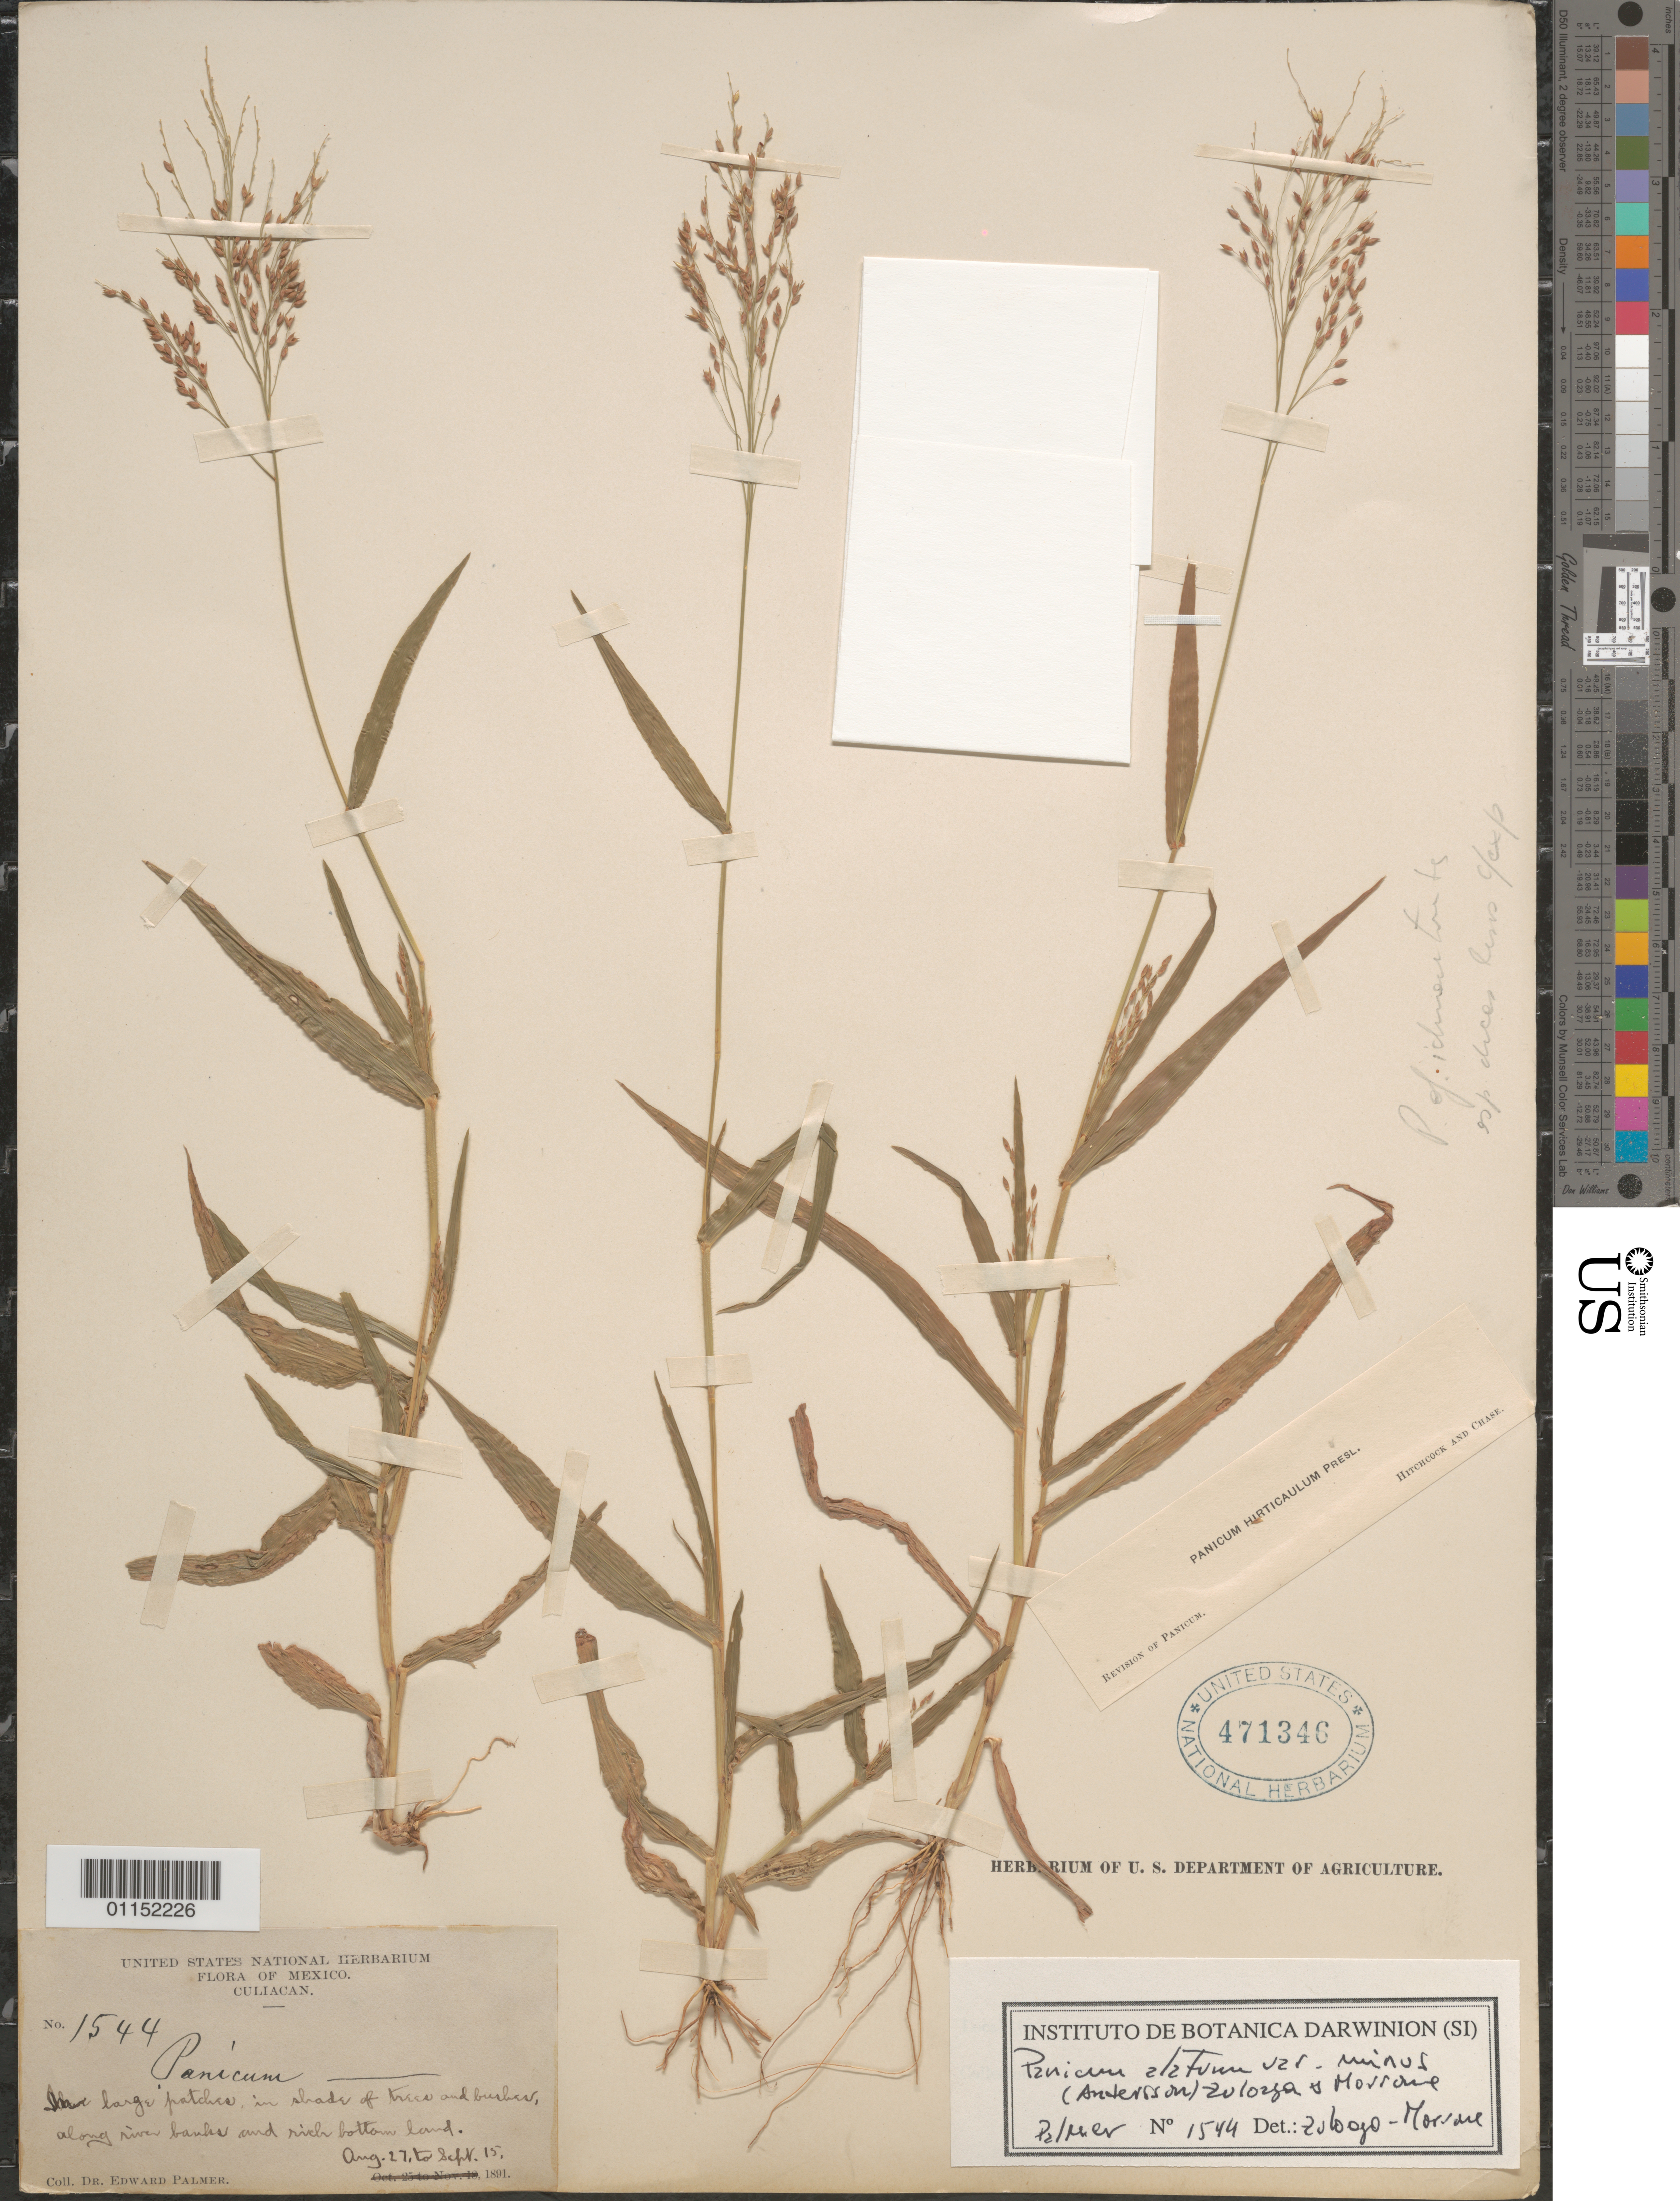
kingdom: Plantae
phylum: Tracheophyta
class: Liliopsida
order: Poales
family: Poaceae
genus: Panicum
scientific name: Panicum alatum var. minus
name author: Zuloaga & Morrone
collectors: E. Palmer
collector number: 1544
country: Mexico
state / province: Sinaloa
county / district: Culiacán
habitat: Along river banks and rich bottom land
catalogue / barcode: US 471346